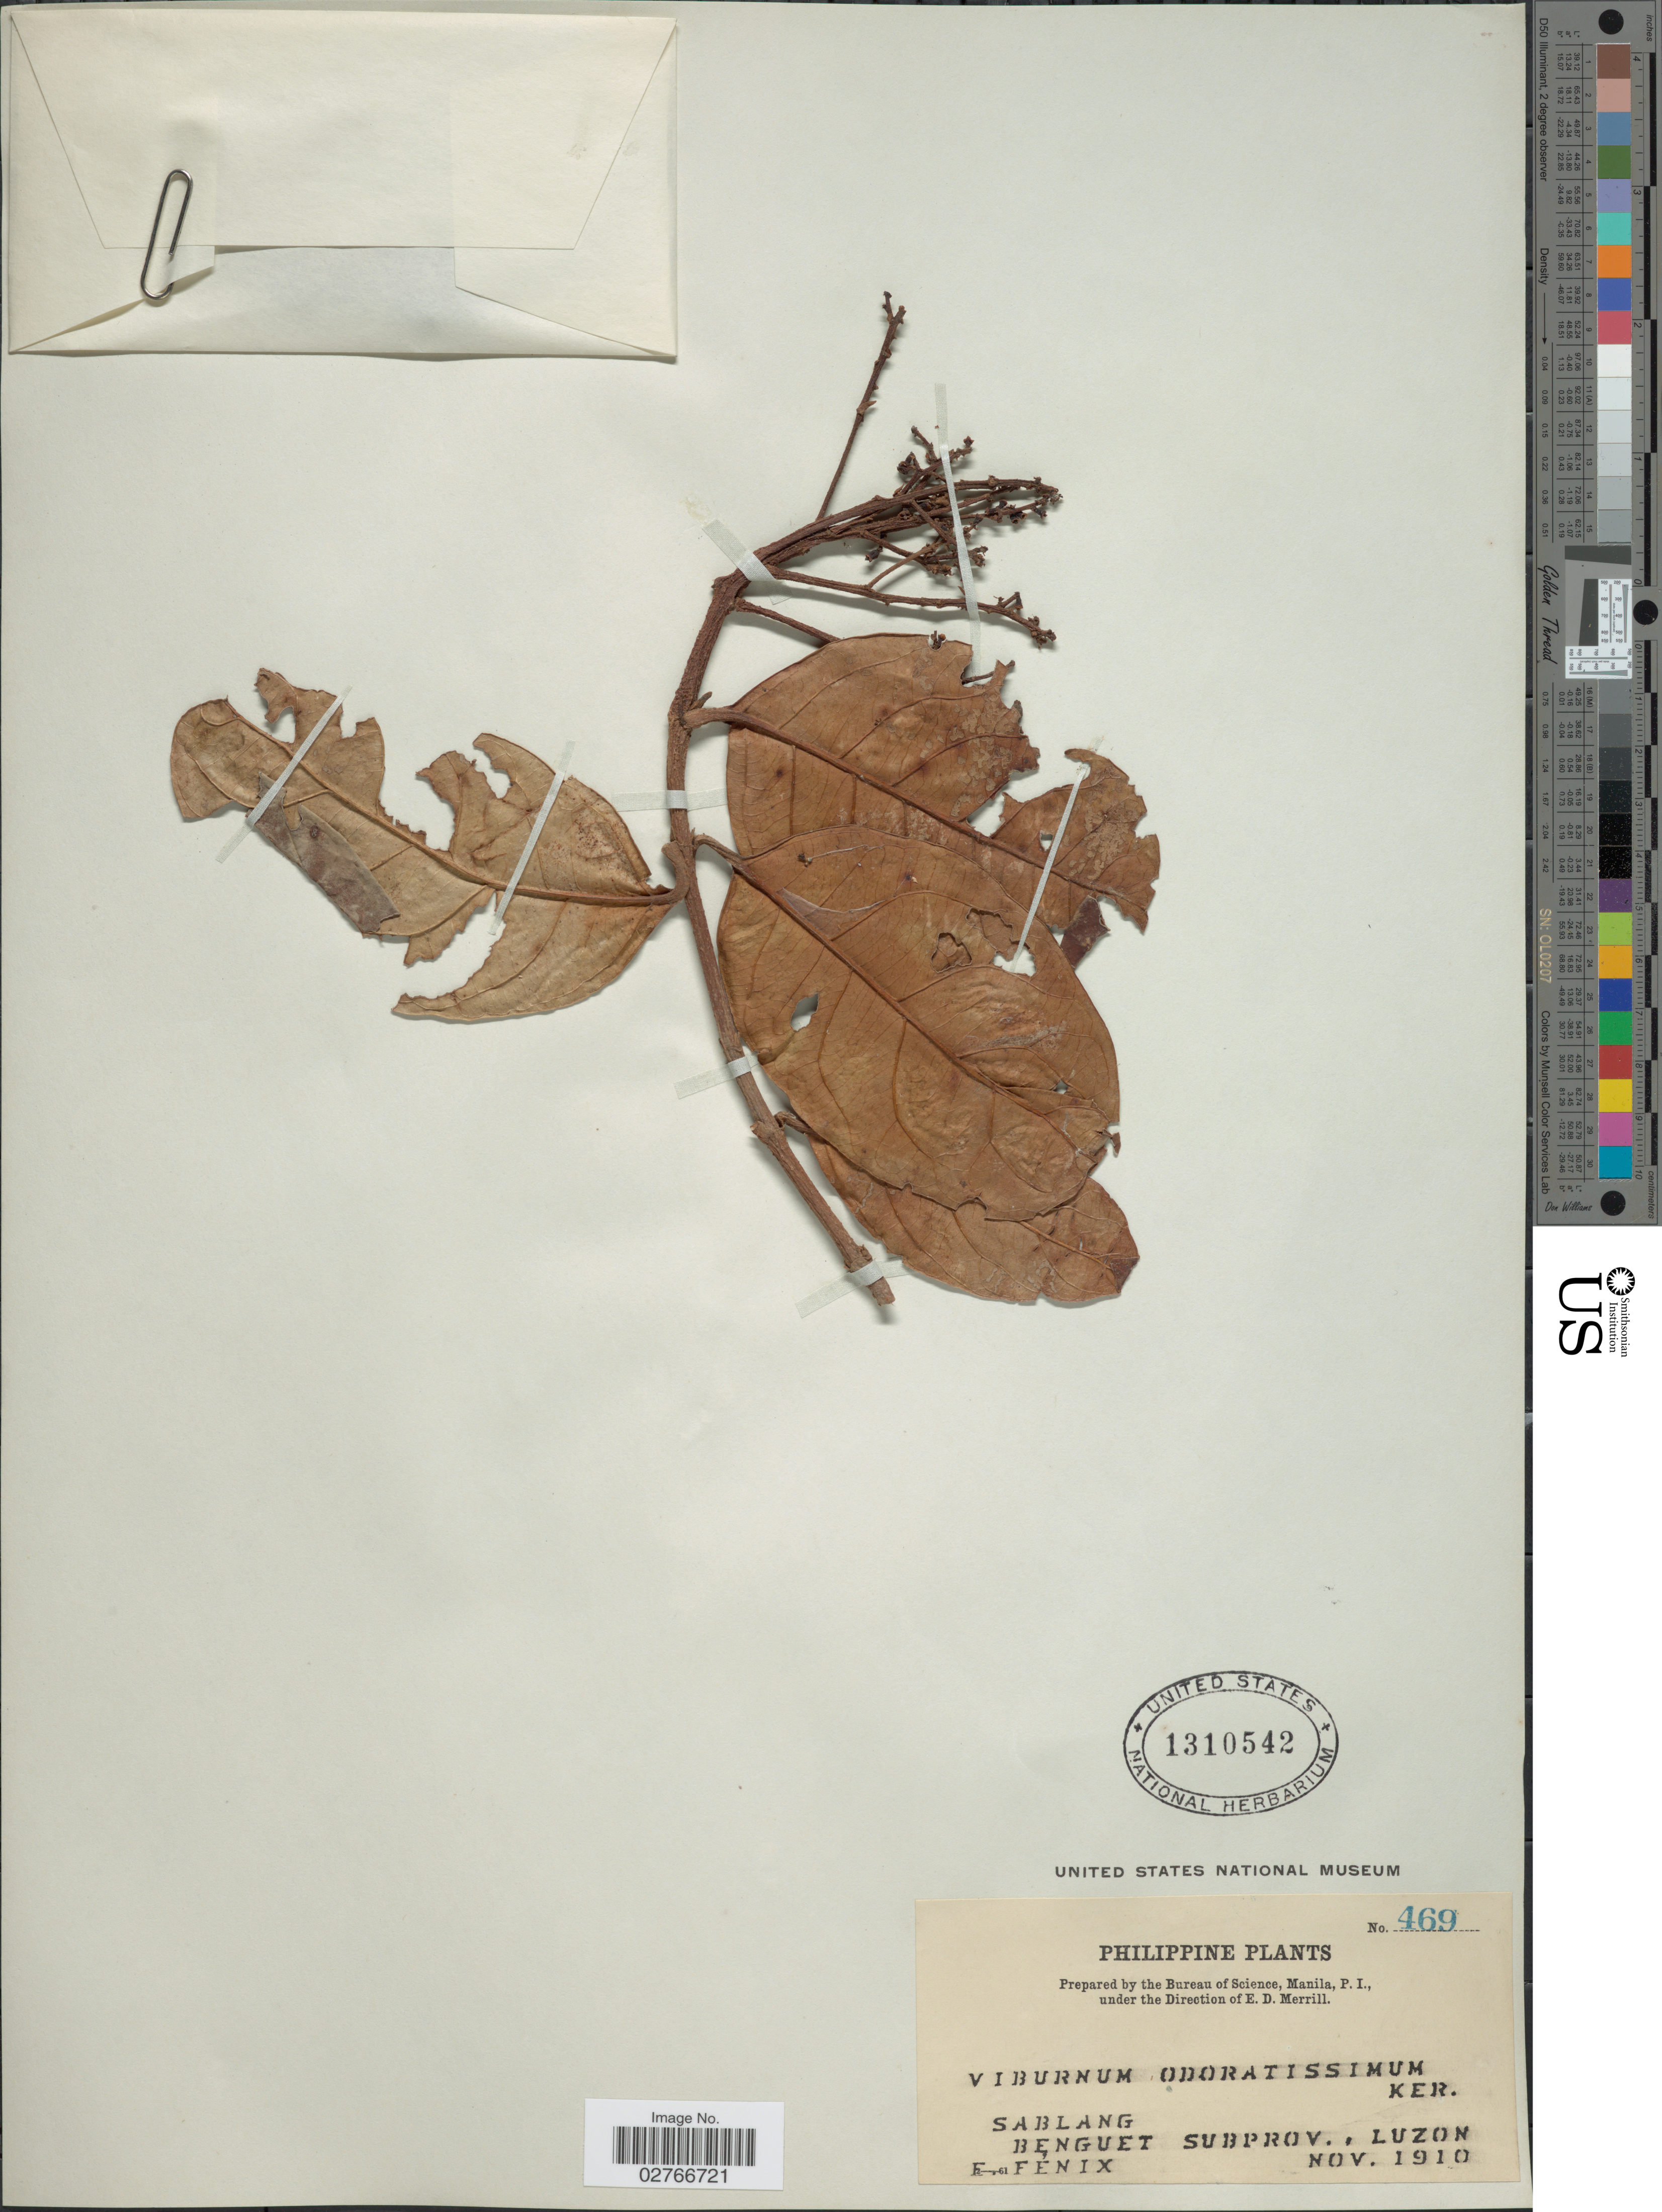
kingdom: Plantae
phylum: Tracheophyta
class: Magnoliopsida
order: Dipsacales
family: Viburnaceae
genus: Viburnum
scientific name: Viburnum odoratissimum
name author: Ker Gawl.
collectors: E. Fénix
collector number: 469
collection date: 1910-11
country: Philippines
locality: Sablang. Benguet Subprov., Luzon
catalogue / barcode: US 1310542